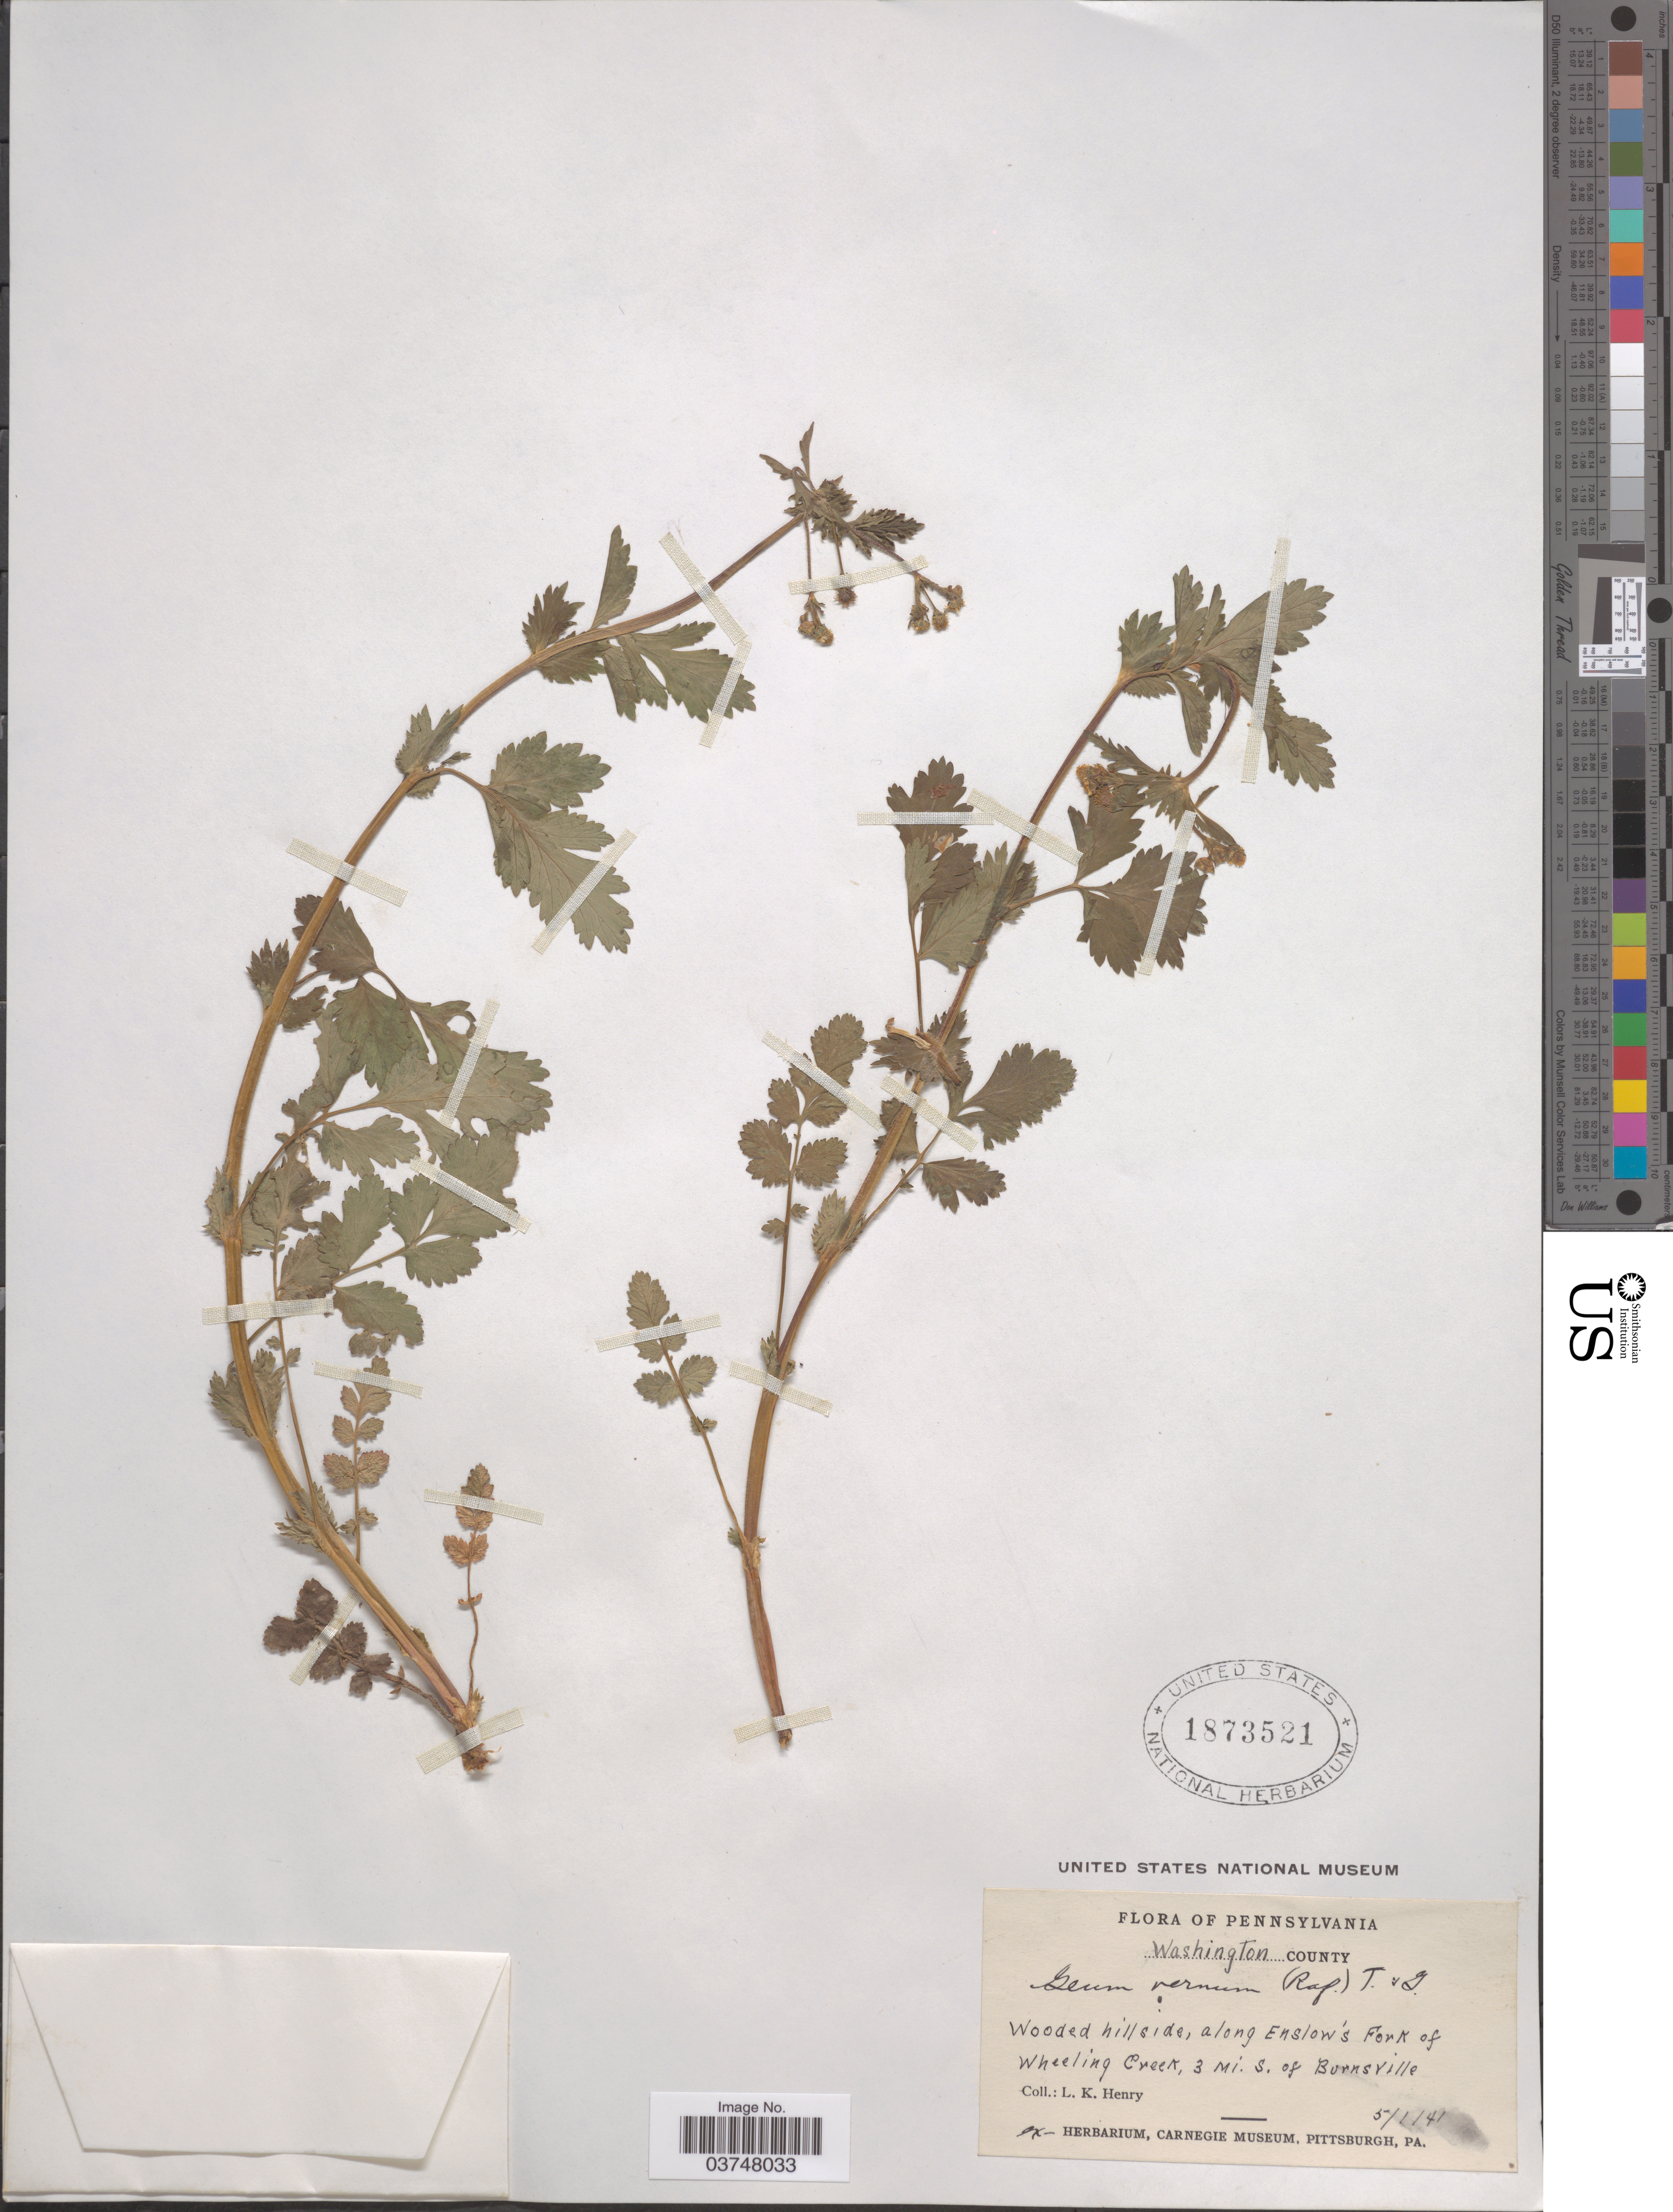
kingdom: Plantae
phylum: Tracheophyta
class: Magnoliopsida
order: Rosales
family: Rosaceae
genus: Geum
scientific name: Geum vernum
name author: (Raf.) Torr. & A. Gray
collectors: L. K. Henry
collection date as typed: Transcribed d/m/y: 1/5/41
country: United States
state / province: Pennsylvania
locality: Washington County. Wooded hillside, along Enslow's Fork of Wheeling Creek, 3 Mi. S. of Burnsville.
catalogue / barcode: US 1873521